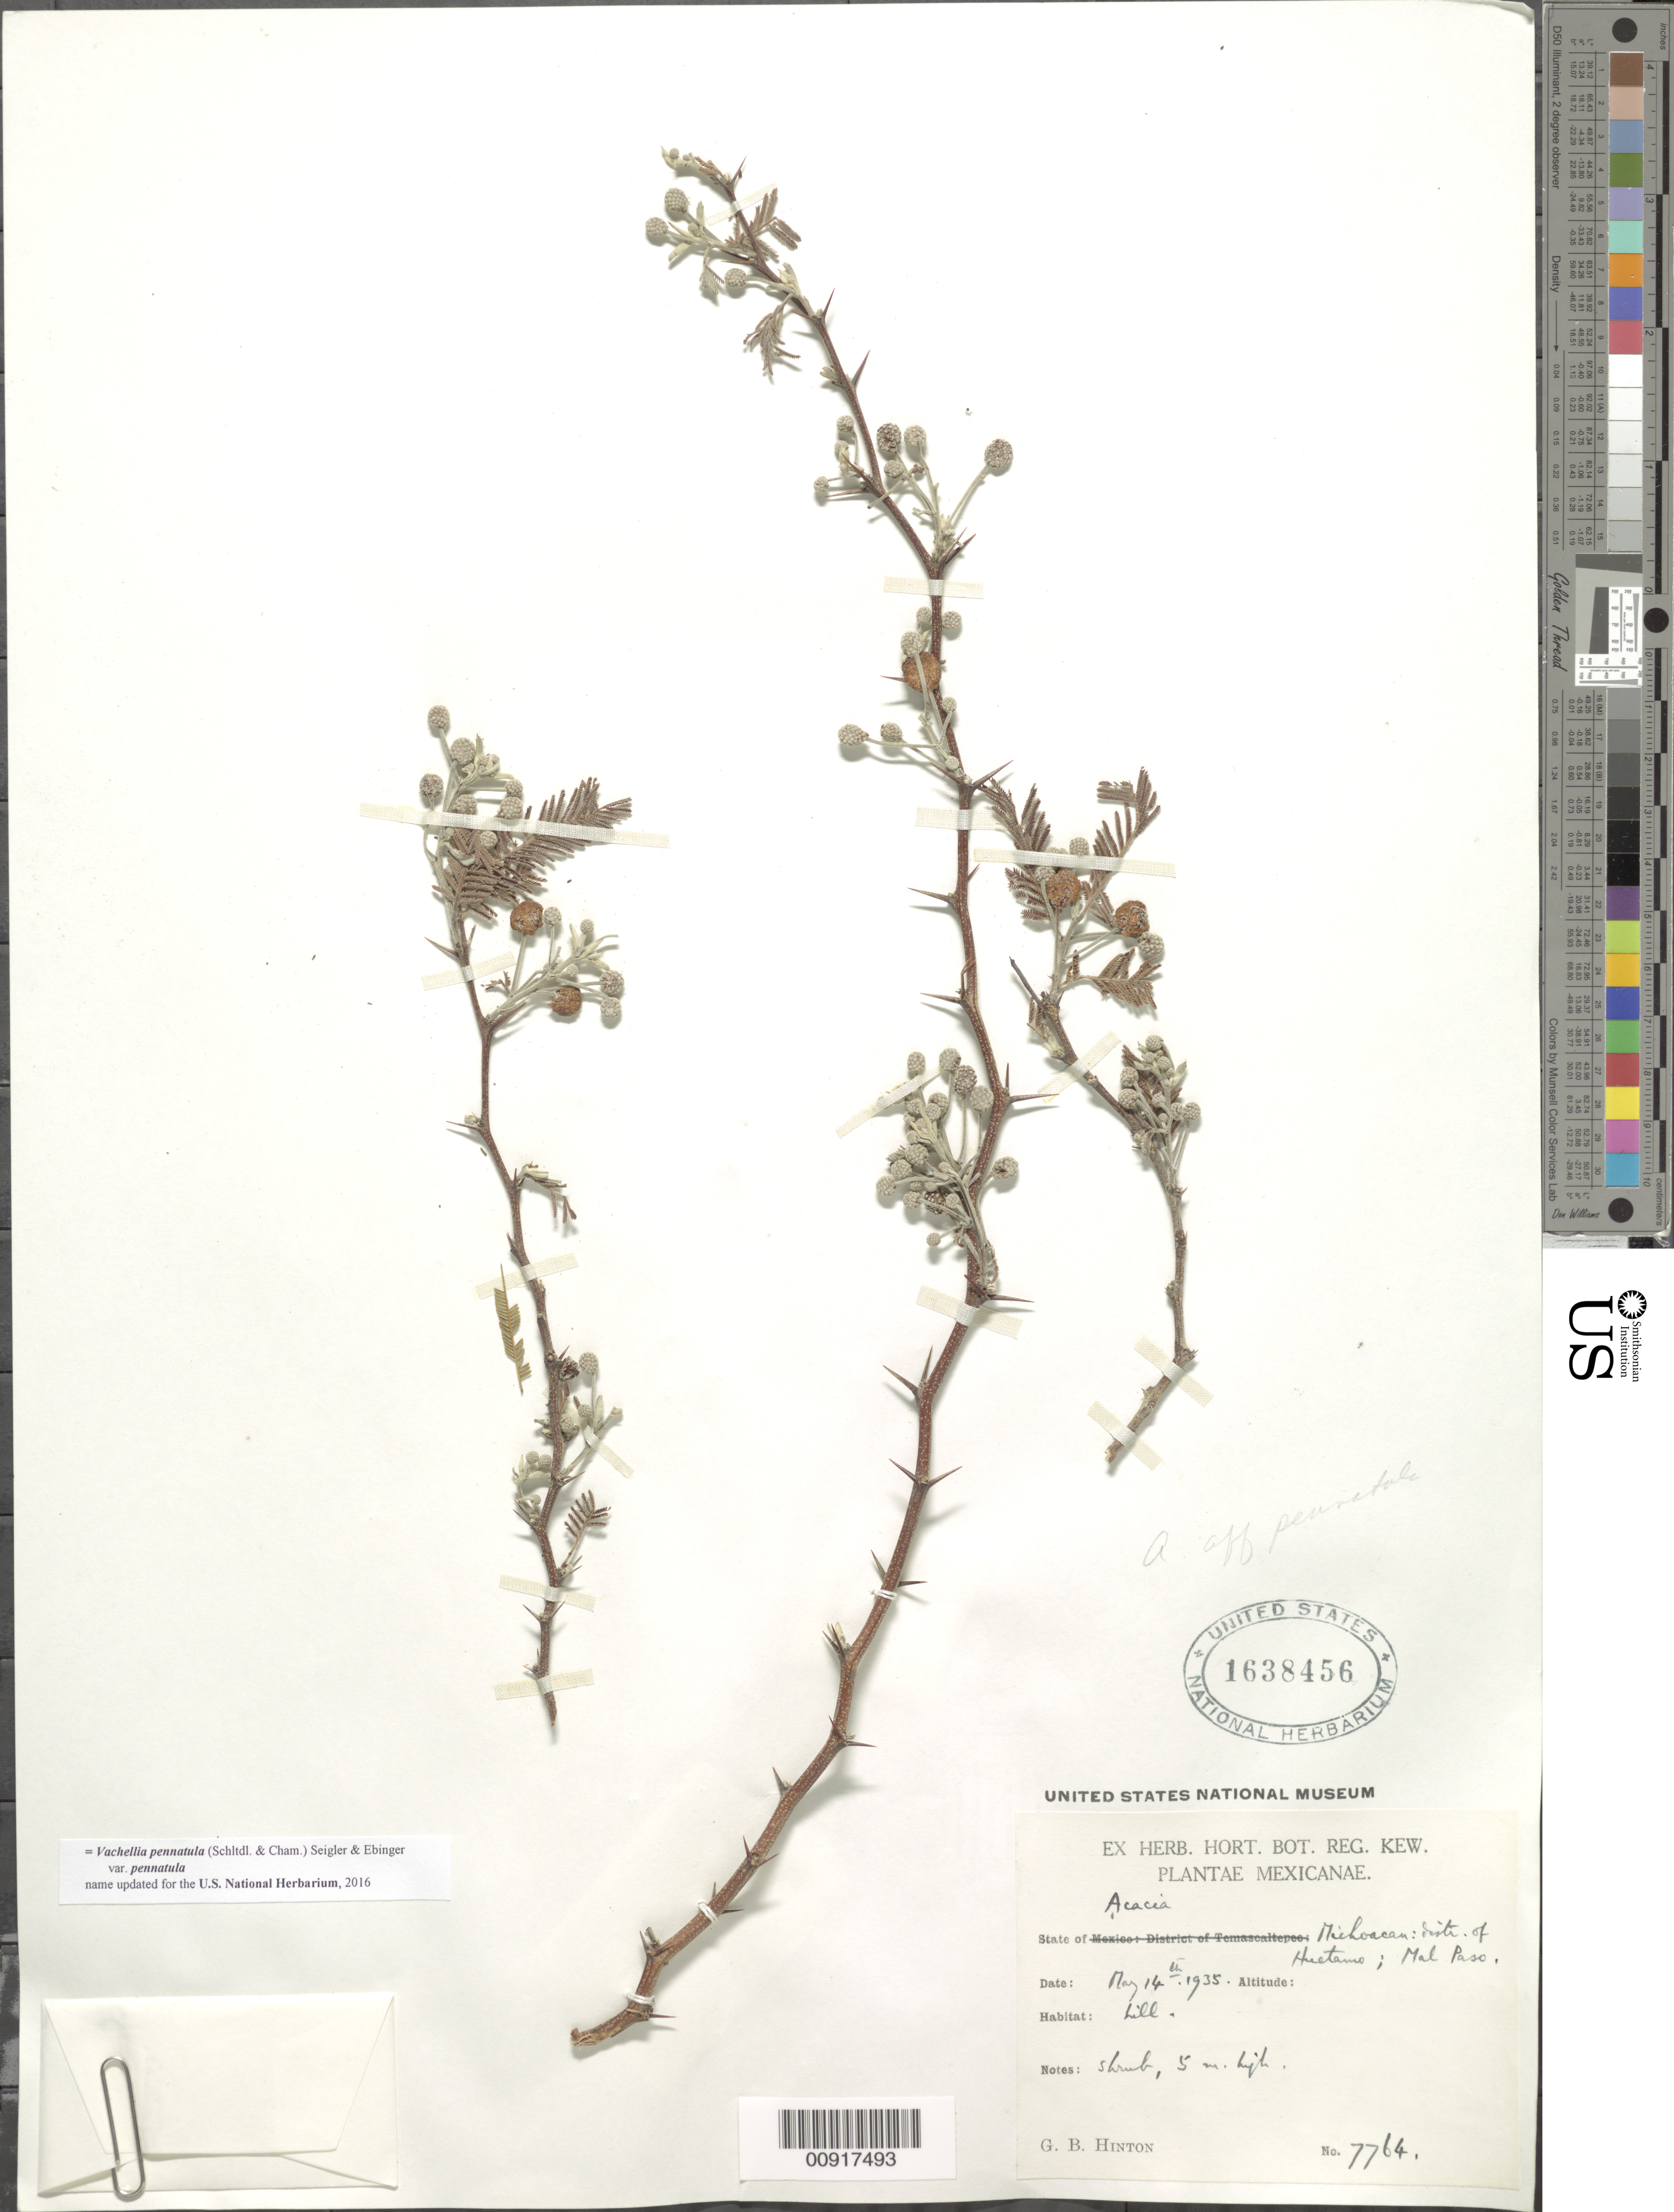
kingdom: Plantae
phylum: Tracheophyta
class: Magnoliopsida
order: Fabales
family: Fabaceae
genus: Vachellia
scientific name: Vachellia pennatula var. pennatula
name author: (Schltdl. & Cham.) Seigler & Ebinger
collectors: G. B. Hinton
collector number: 7764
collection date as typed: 14 May 1935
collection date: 1935-05-14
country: Mexico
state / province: Michoacán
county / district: Huetamo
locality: Michoacán: Distr. of Huetamo; Mal Paso.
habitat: Hill.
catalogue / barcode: US 1638456